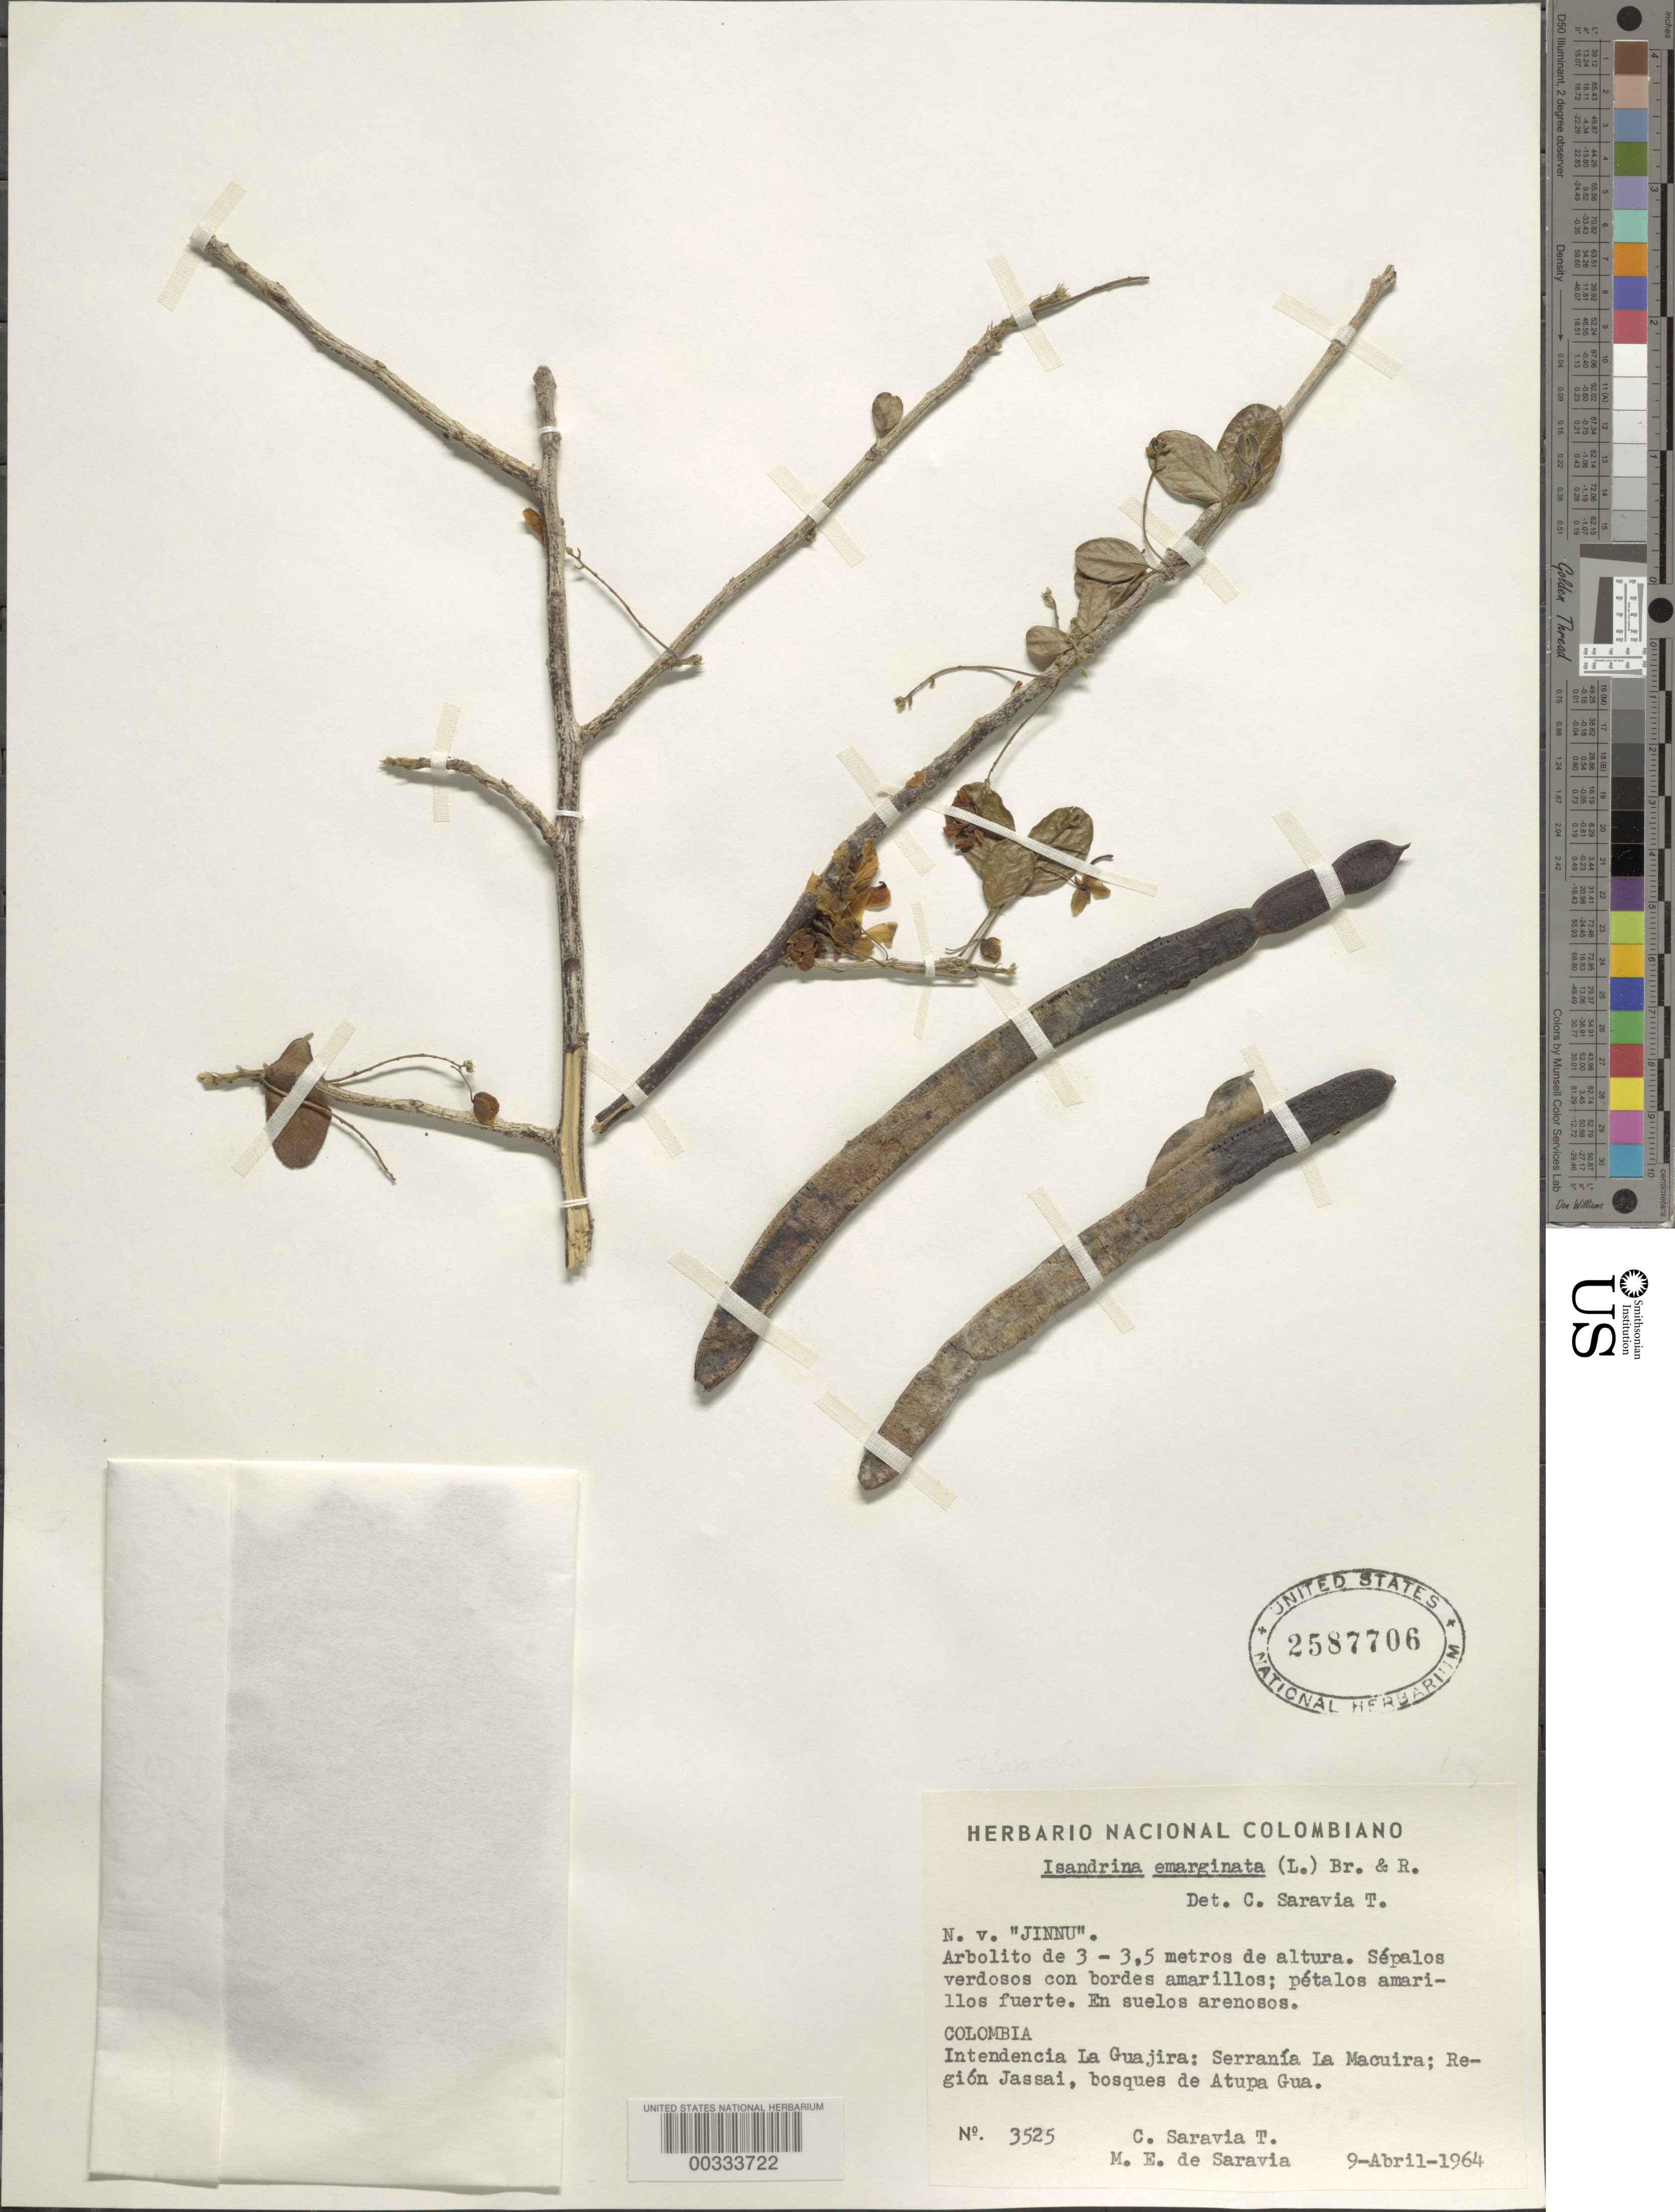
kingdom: Plantae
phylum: Tracheophyta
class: Magnoliopsida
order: Fabales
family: Fabaceae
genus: Senna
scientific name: Senna atomaria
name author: (L.) H.S. Irwin & Barneby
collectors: C. Saravia T. & M. E. Saravia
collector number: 3525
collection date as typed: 09 Apr 1964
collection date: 1964-04-09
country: Colombia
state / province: La Guajira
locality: Nazareth Mun. (?), Serrania de la Macuira; region Jassai, forest of Atupa Gua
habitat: Sandy ground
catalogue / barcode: US 2587706